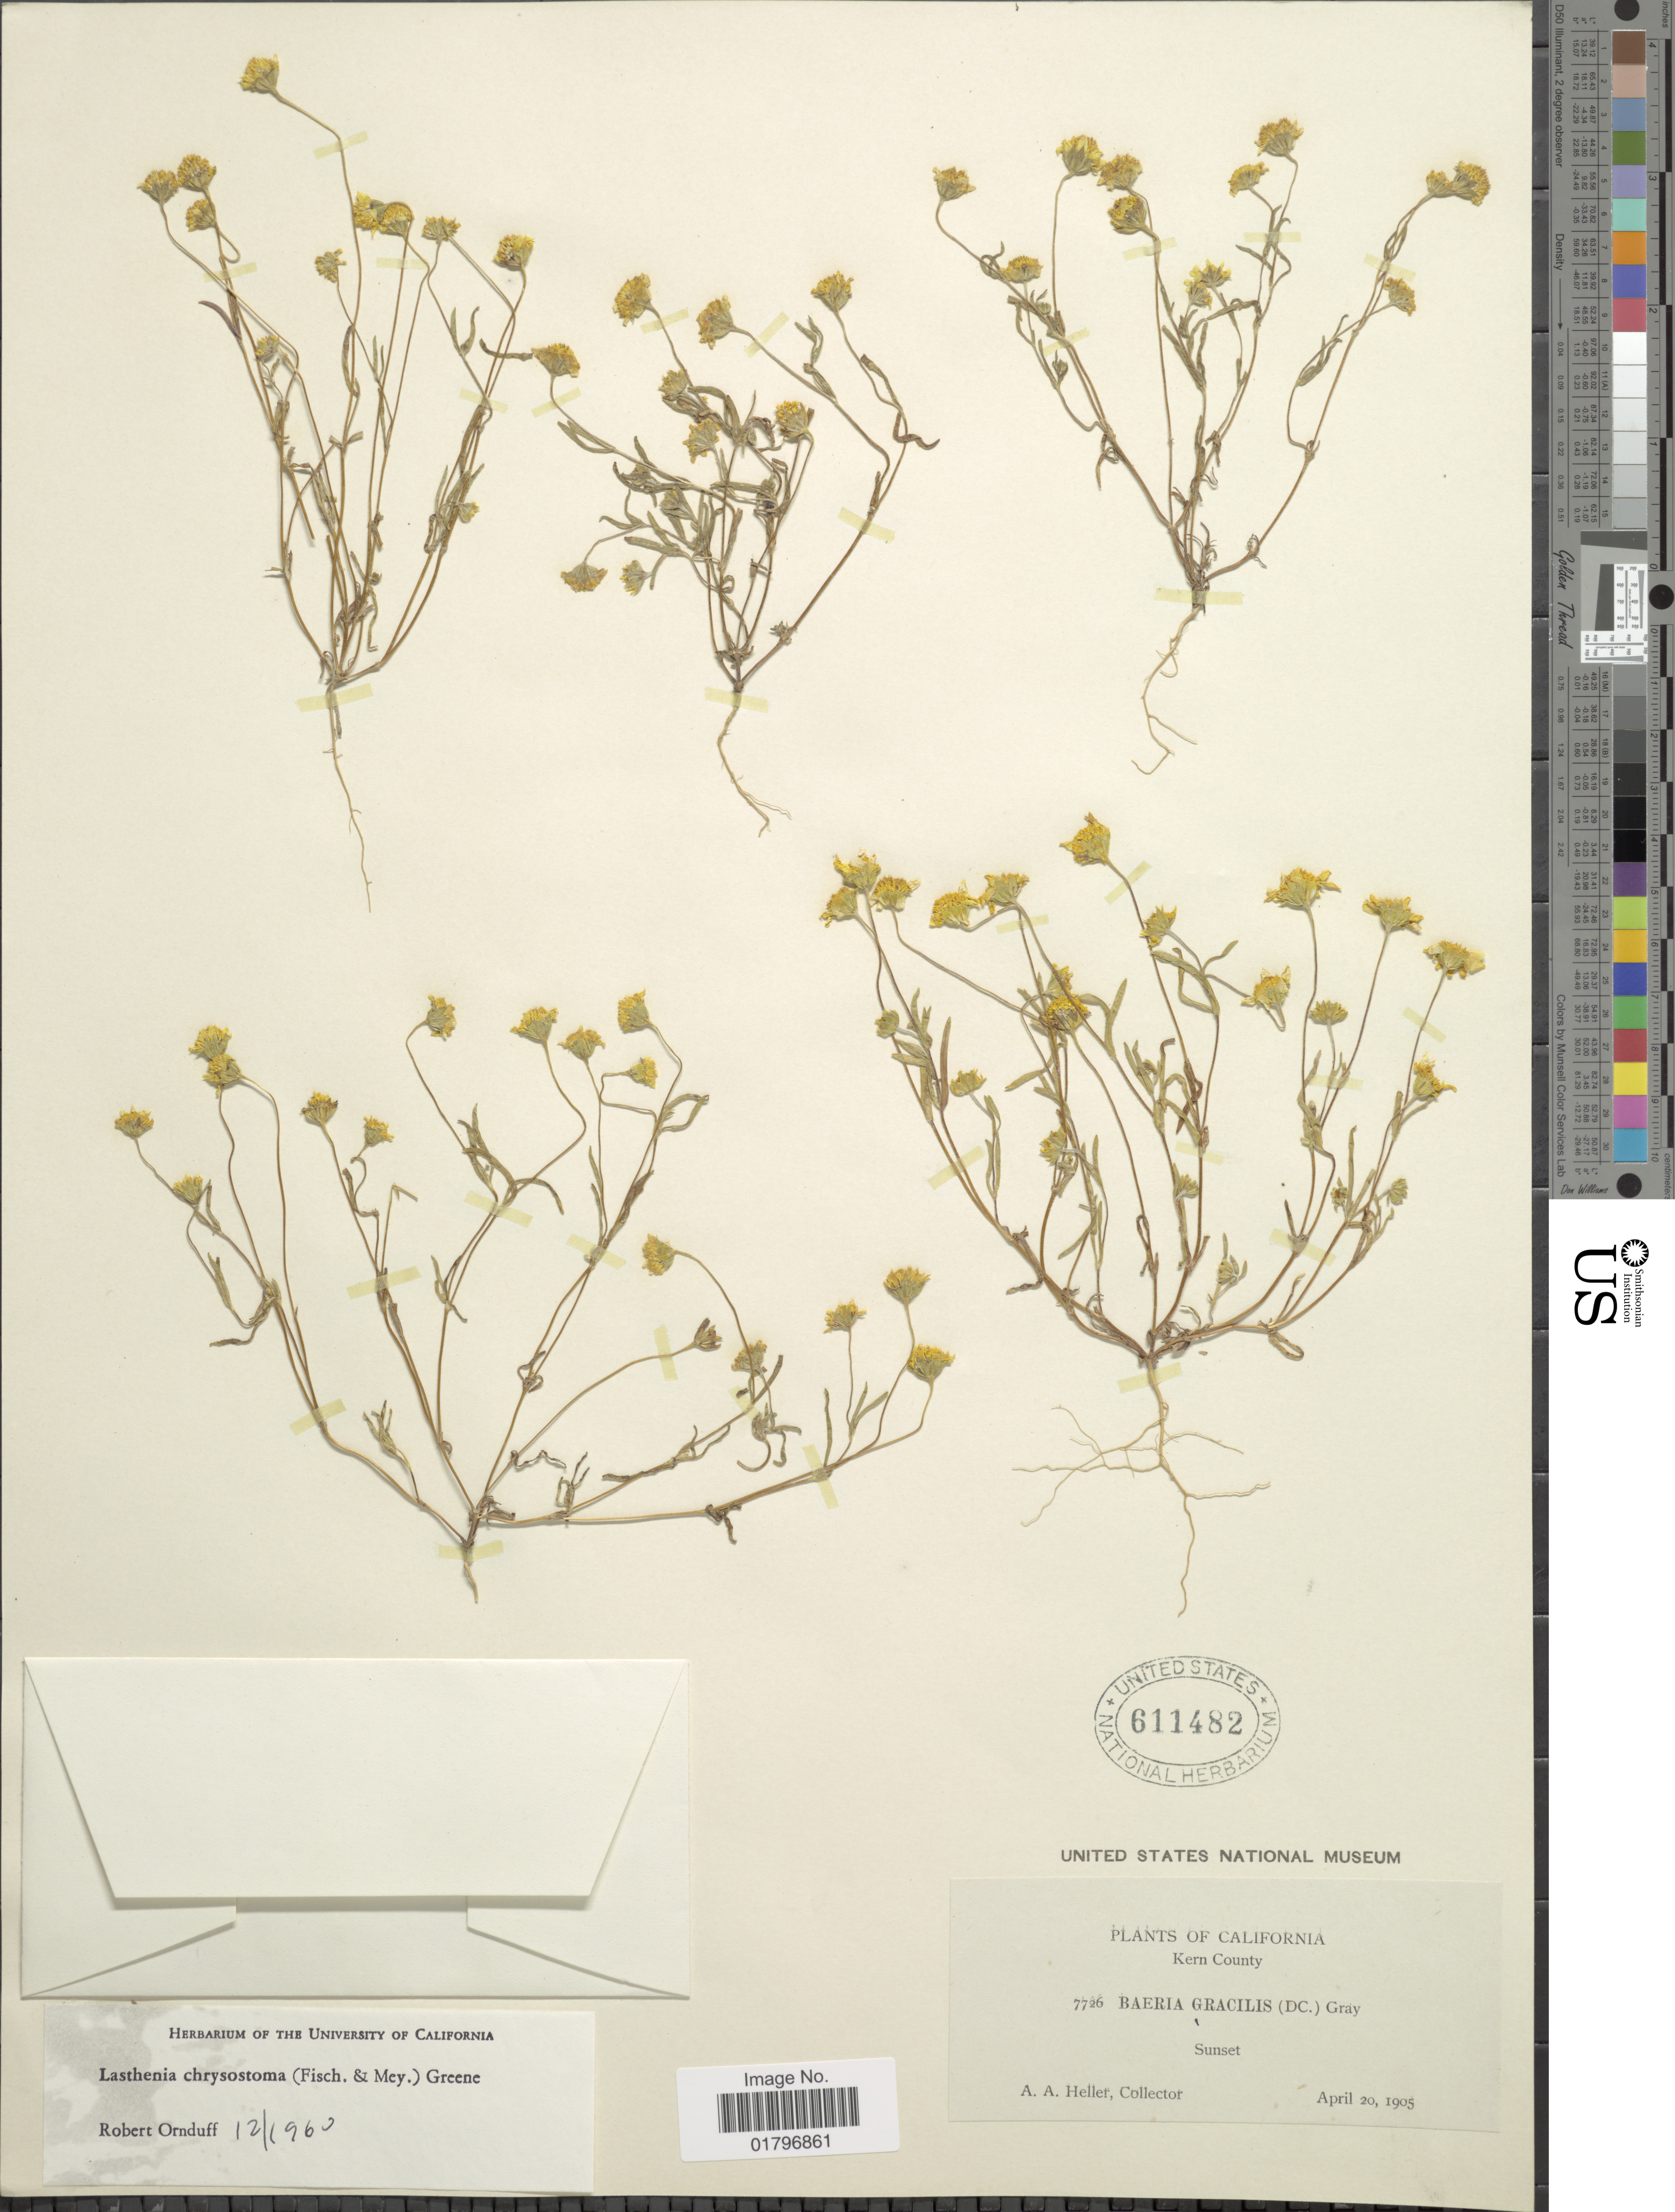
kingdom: Plantae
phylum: Tracheophyta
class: Magnoliopsida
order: Asterales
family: Asteraceae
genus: Lasthenia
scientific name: Lasthenia chrysostoma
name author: (Fisch. & C.A. Mey.) Greene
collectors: A. A. Heller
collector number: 7726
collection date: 1905-04-20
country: United States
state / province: California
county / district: Kern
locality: Kern County. Sunset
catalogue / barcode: US 611482